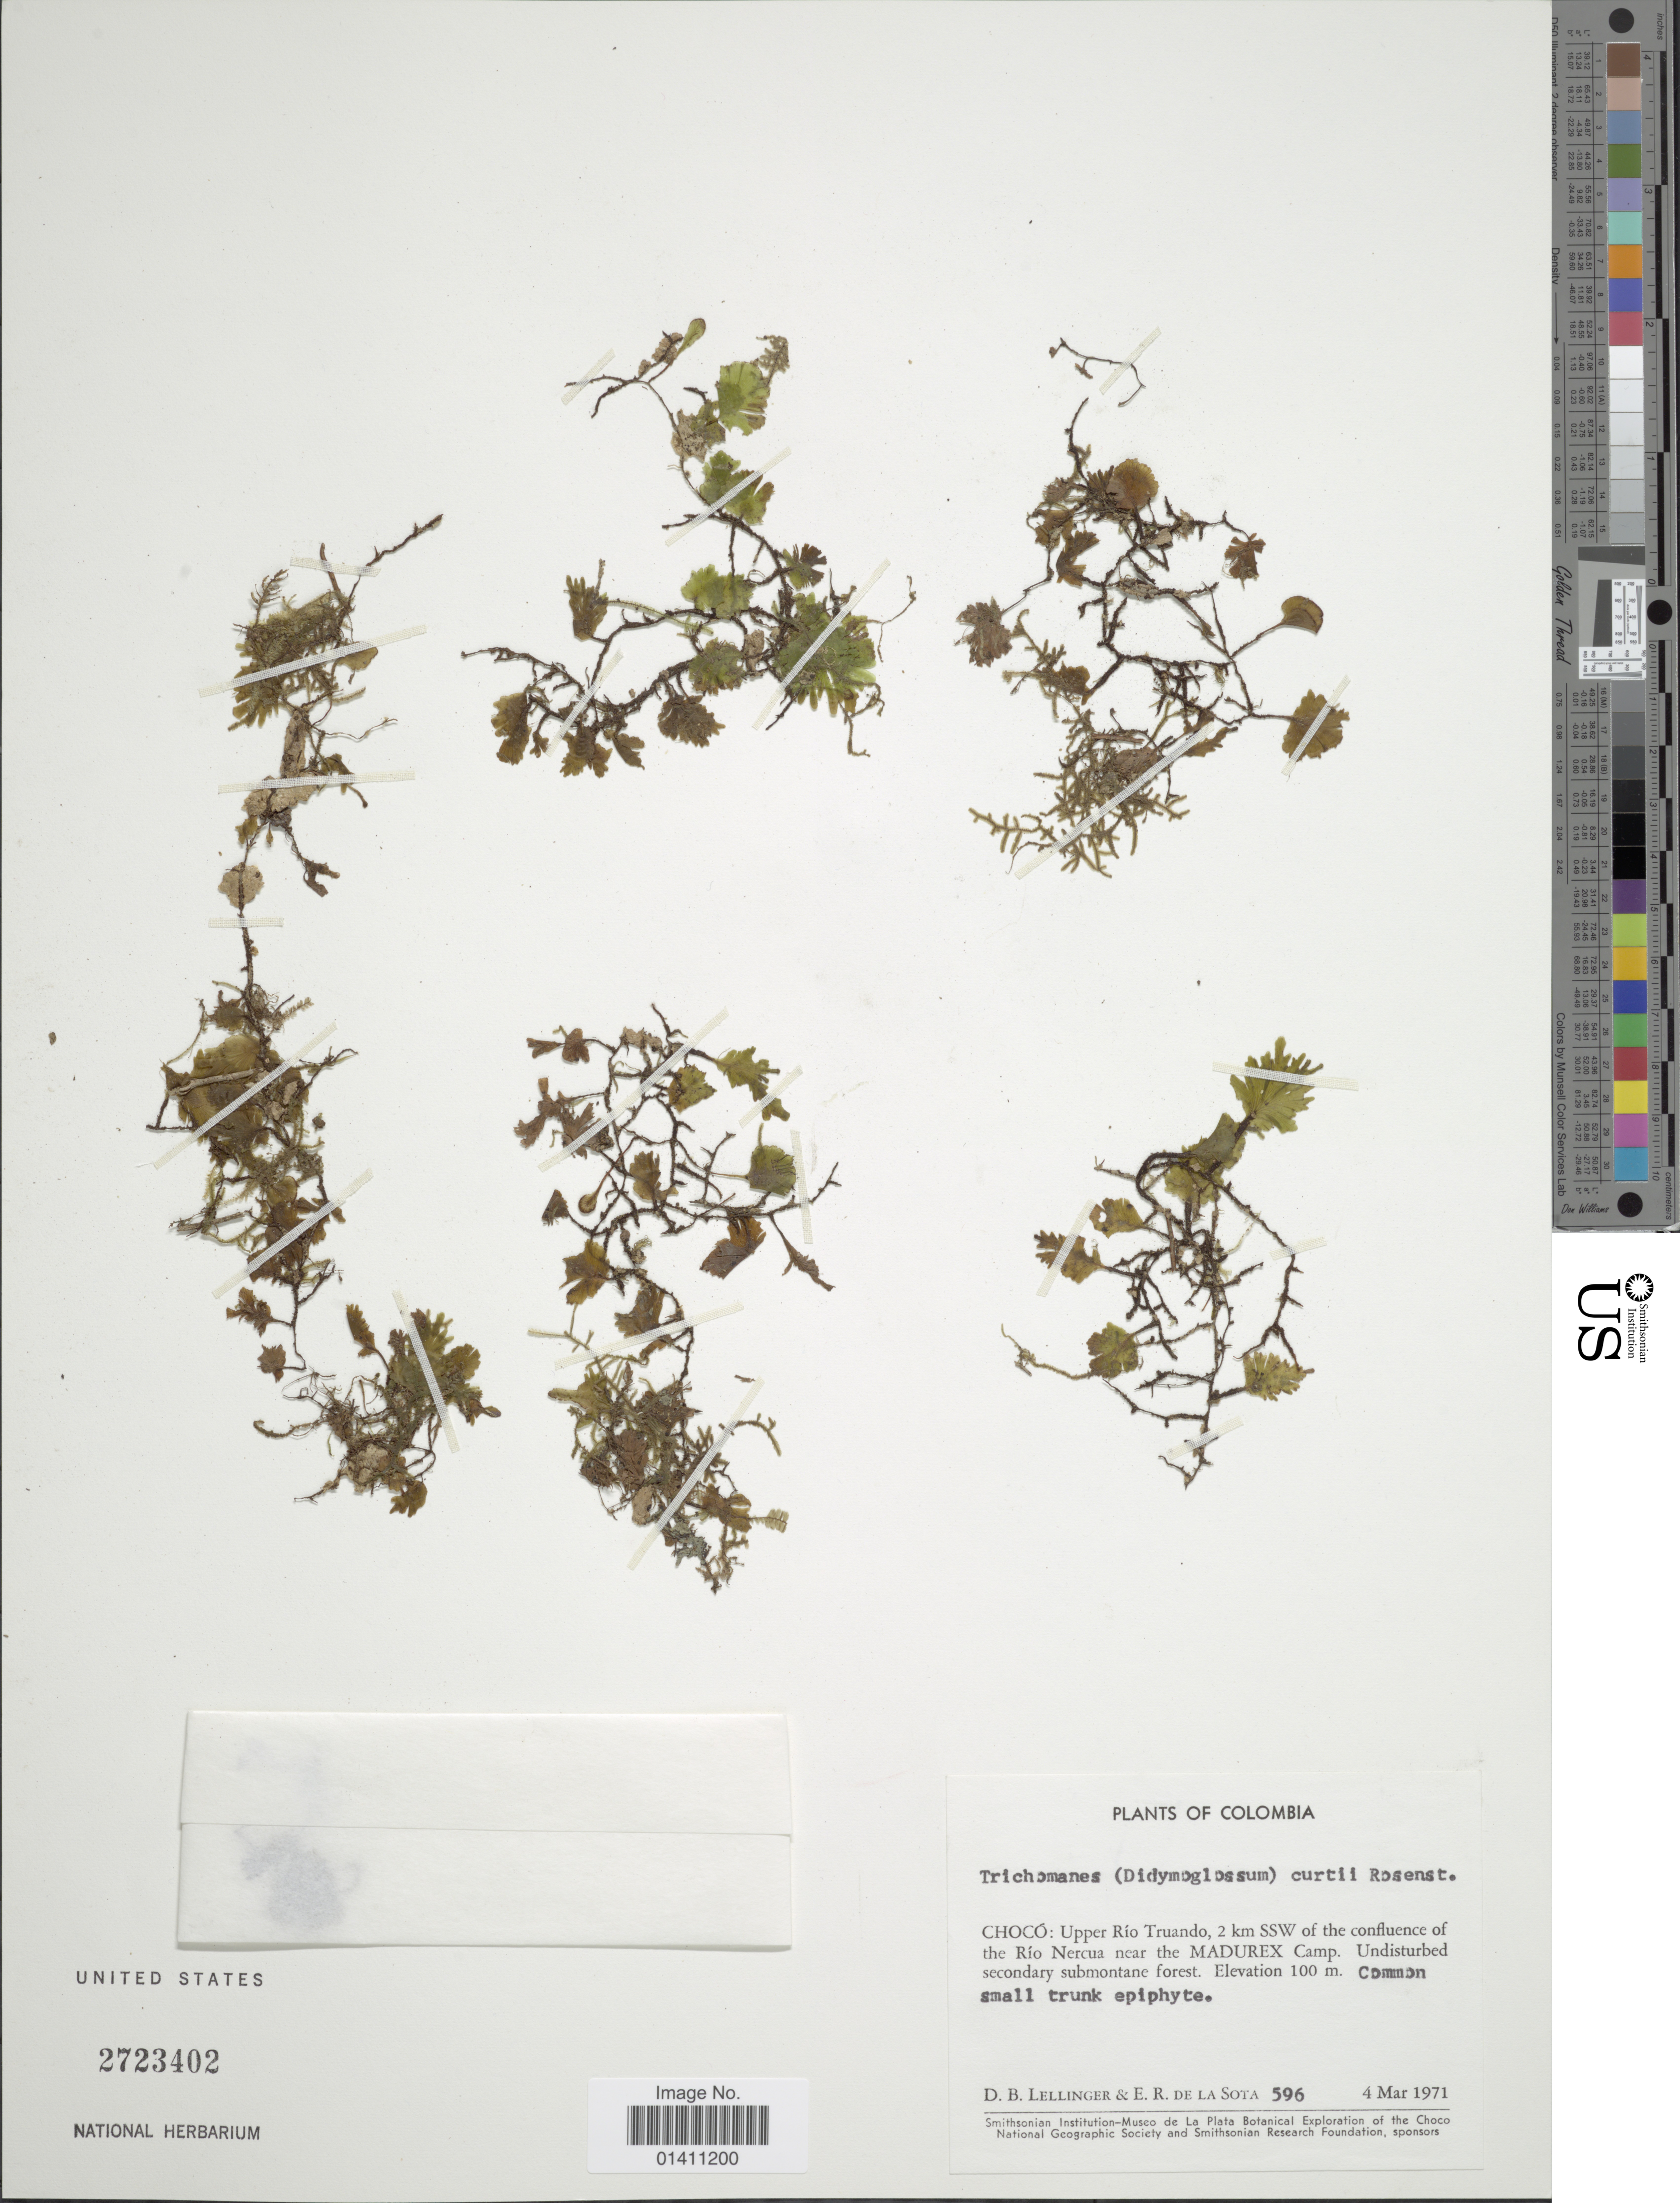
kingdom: Plantae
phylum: Tracheophyta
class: Polypodiopsida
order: Hymenophyllales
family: Hymenophyllaceae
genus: Didymoglossum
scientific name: Didymoglossum curtii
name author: (Rosenst.) Pic. Serm.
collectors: D. B. Lellinger & E. R. de la Sota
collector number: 596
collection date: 1971-03-04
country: Colombia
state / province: Chocó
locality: Upper Rio Truando, 2 km SSW of the confluence of the Rio Nercua near the Madurex Camp.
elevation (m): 100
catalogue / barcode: US 2723402